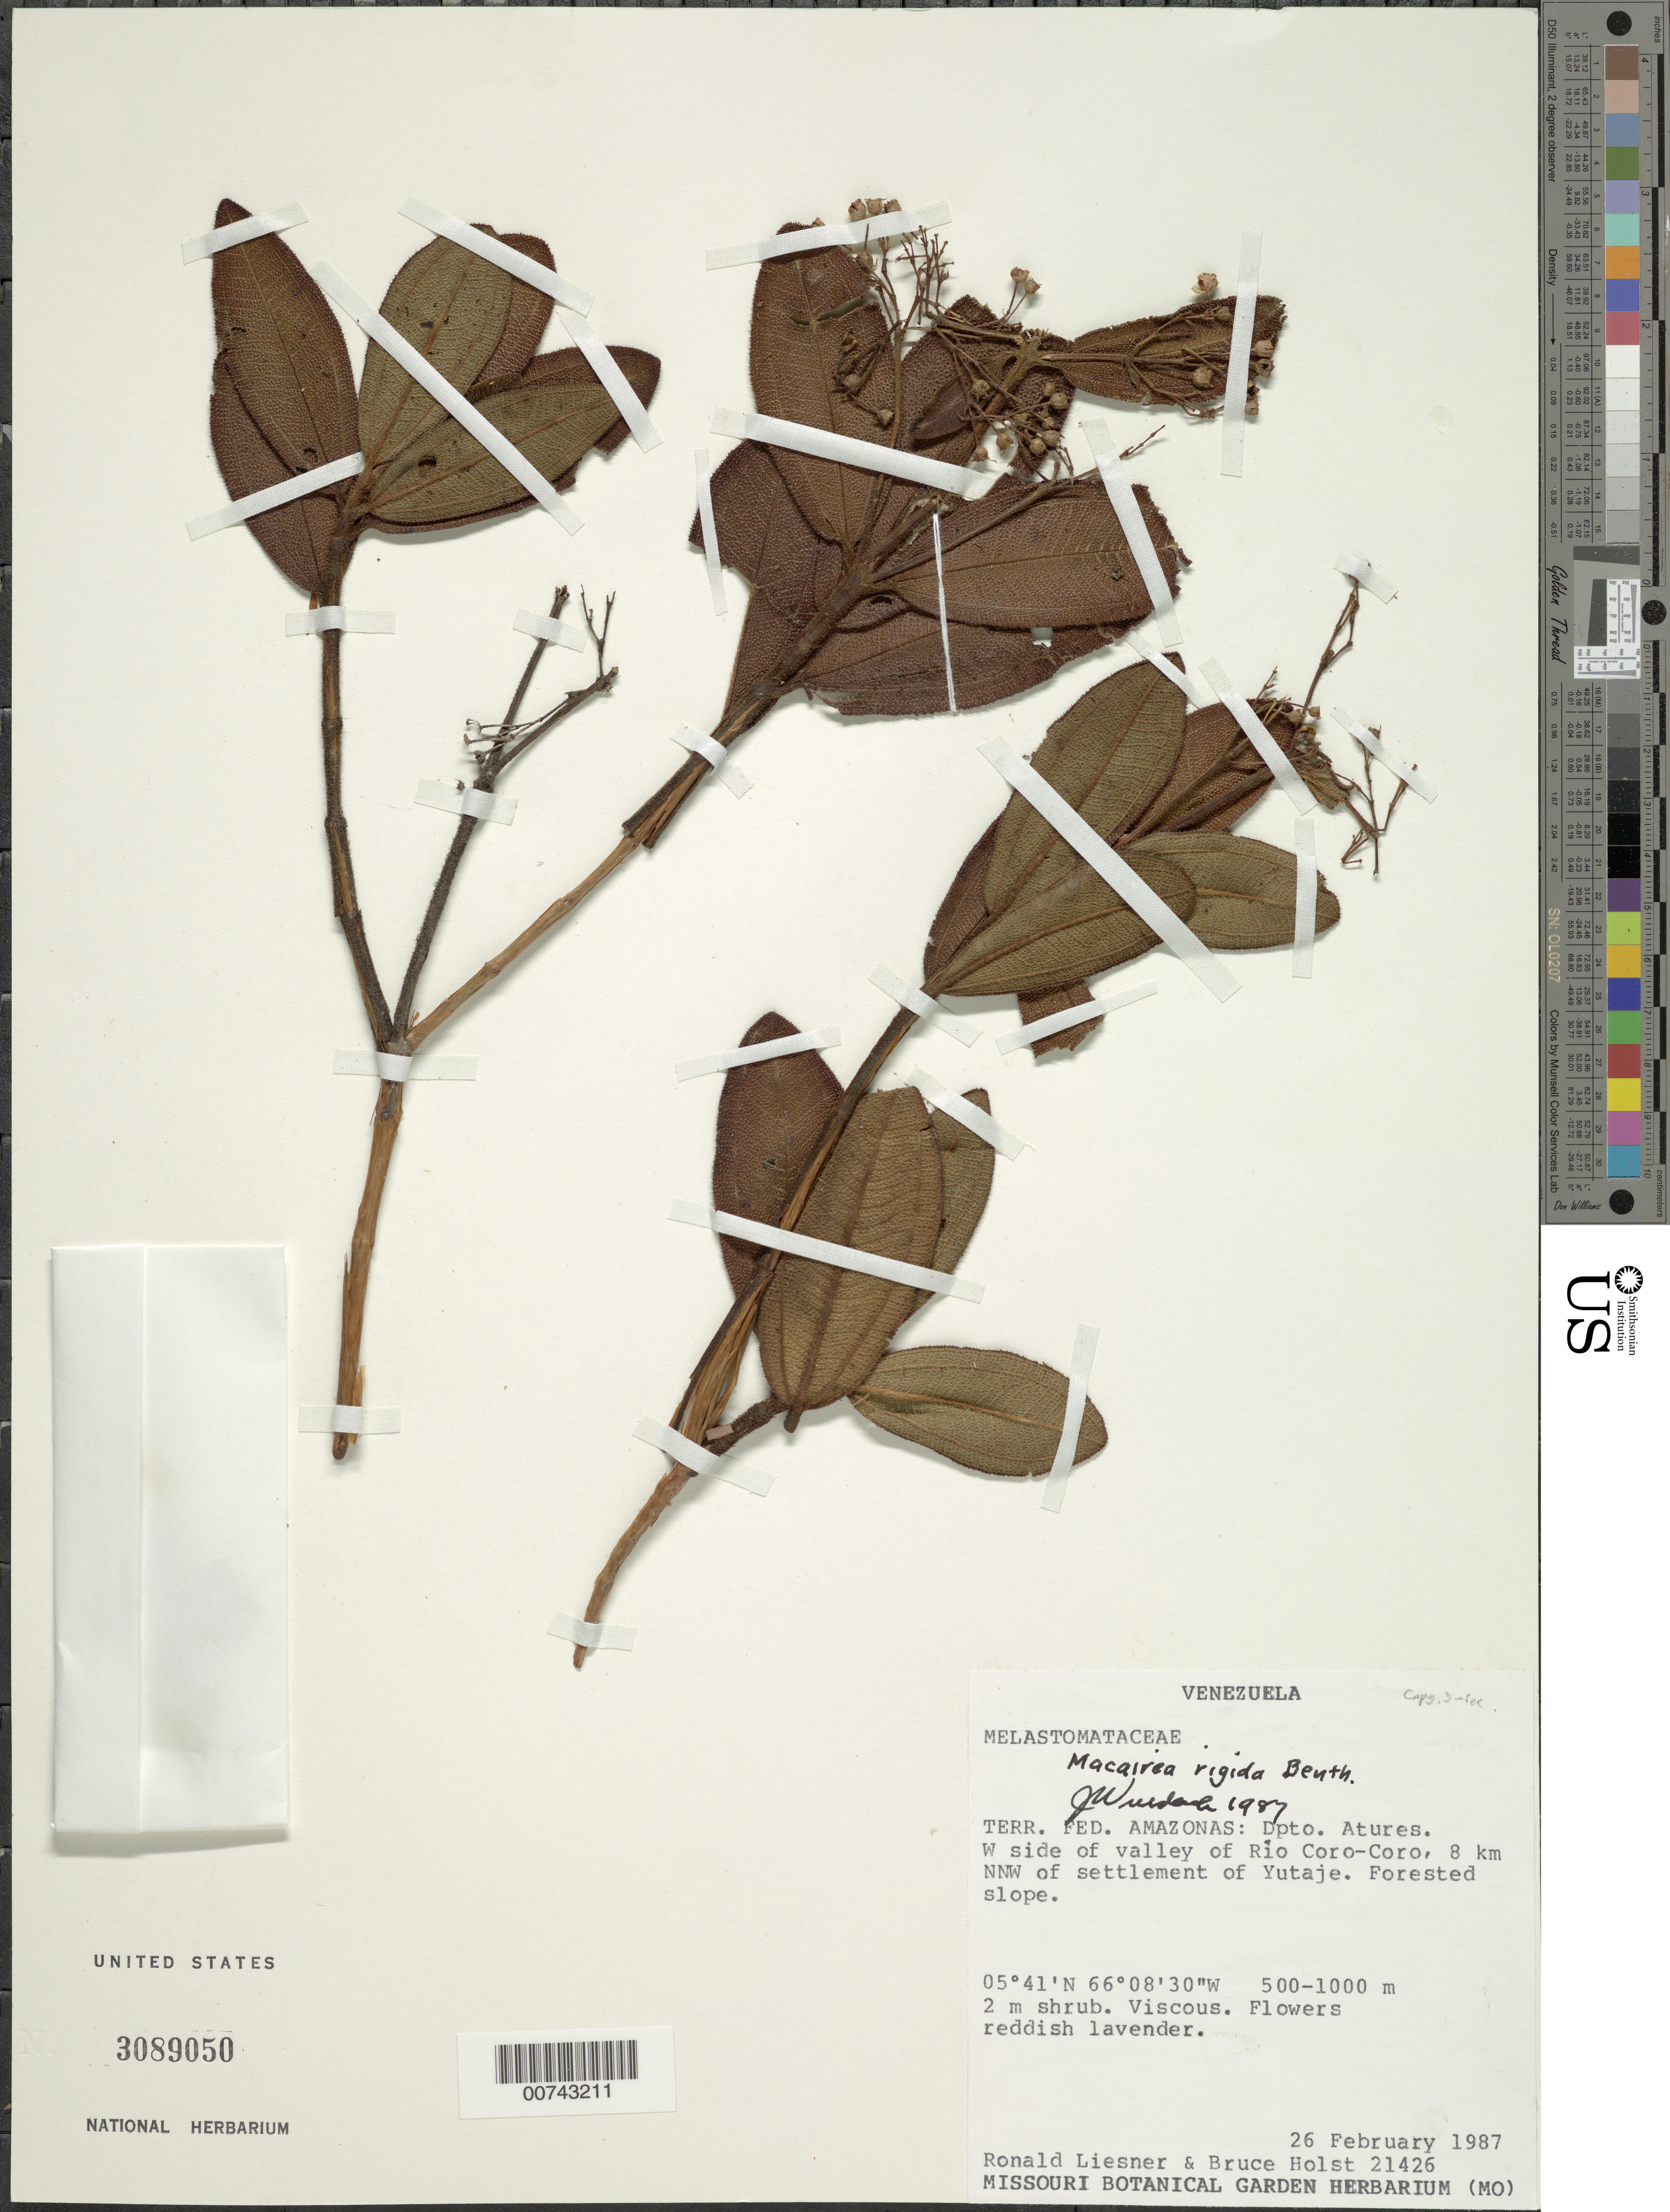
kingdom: Plantae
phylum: Tracheophyta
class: Magnoliopsida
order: Myrtales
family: Melastomataceae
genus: Macairea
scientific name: Macairea rigida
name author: Benth.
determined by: Wurdack, John J., (US), US (UNITED STATES)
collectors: R. L. Liesner & B. Holst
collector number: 21426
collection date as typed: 26-Feb-87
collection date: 1987-02-26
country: Venezuela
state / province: Amazonas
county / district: Atures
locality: Río Coro-Coro, W side, 8 km NNW of settlement of Yutajé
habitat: Forested slope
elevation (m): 500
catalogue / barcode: US 3089050